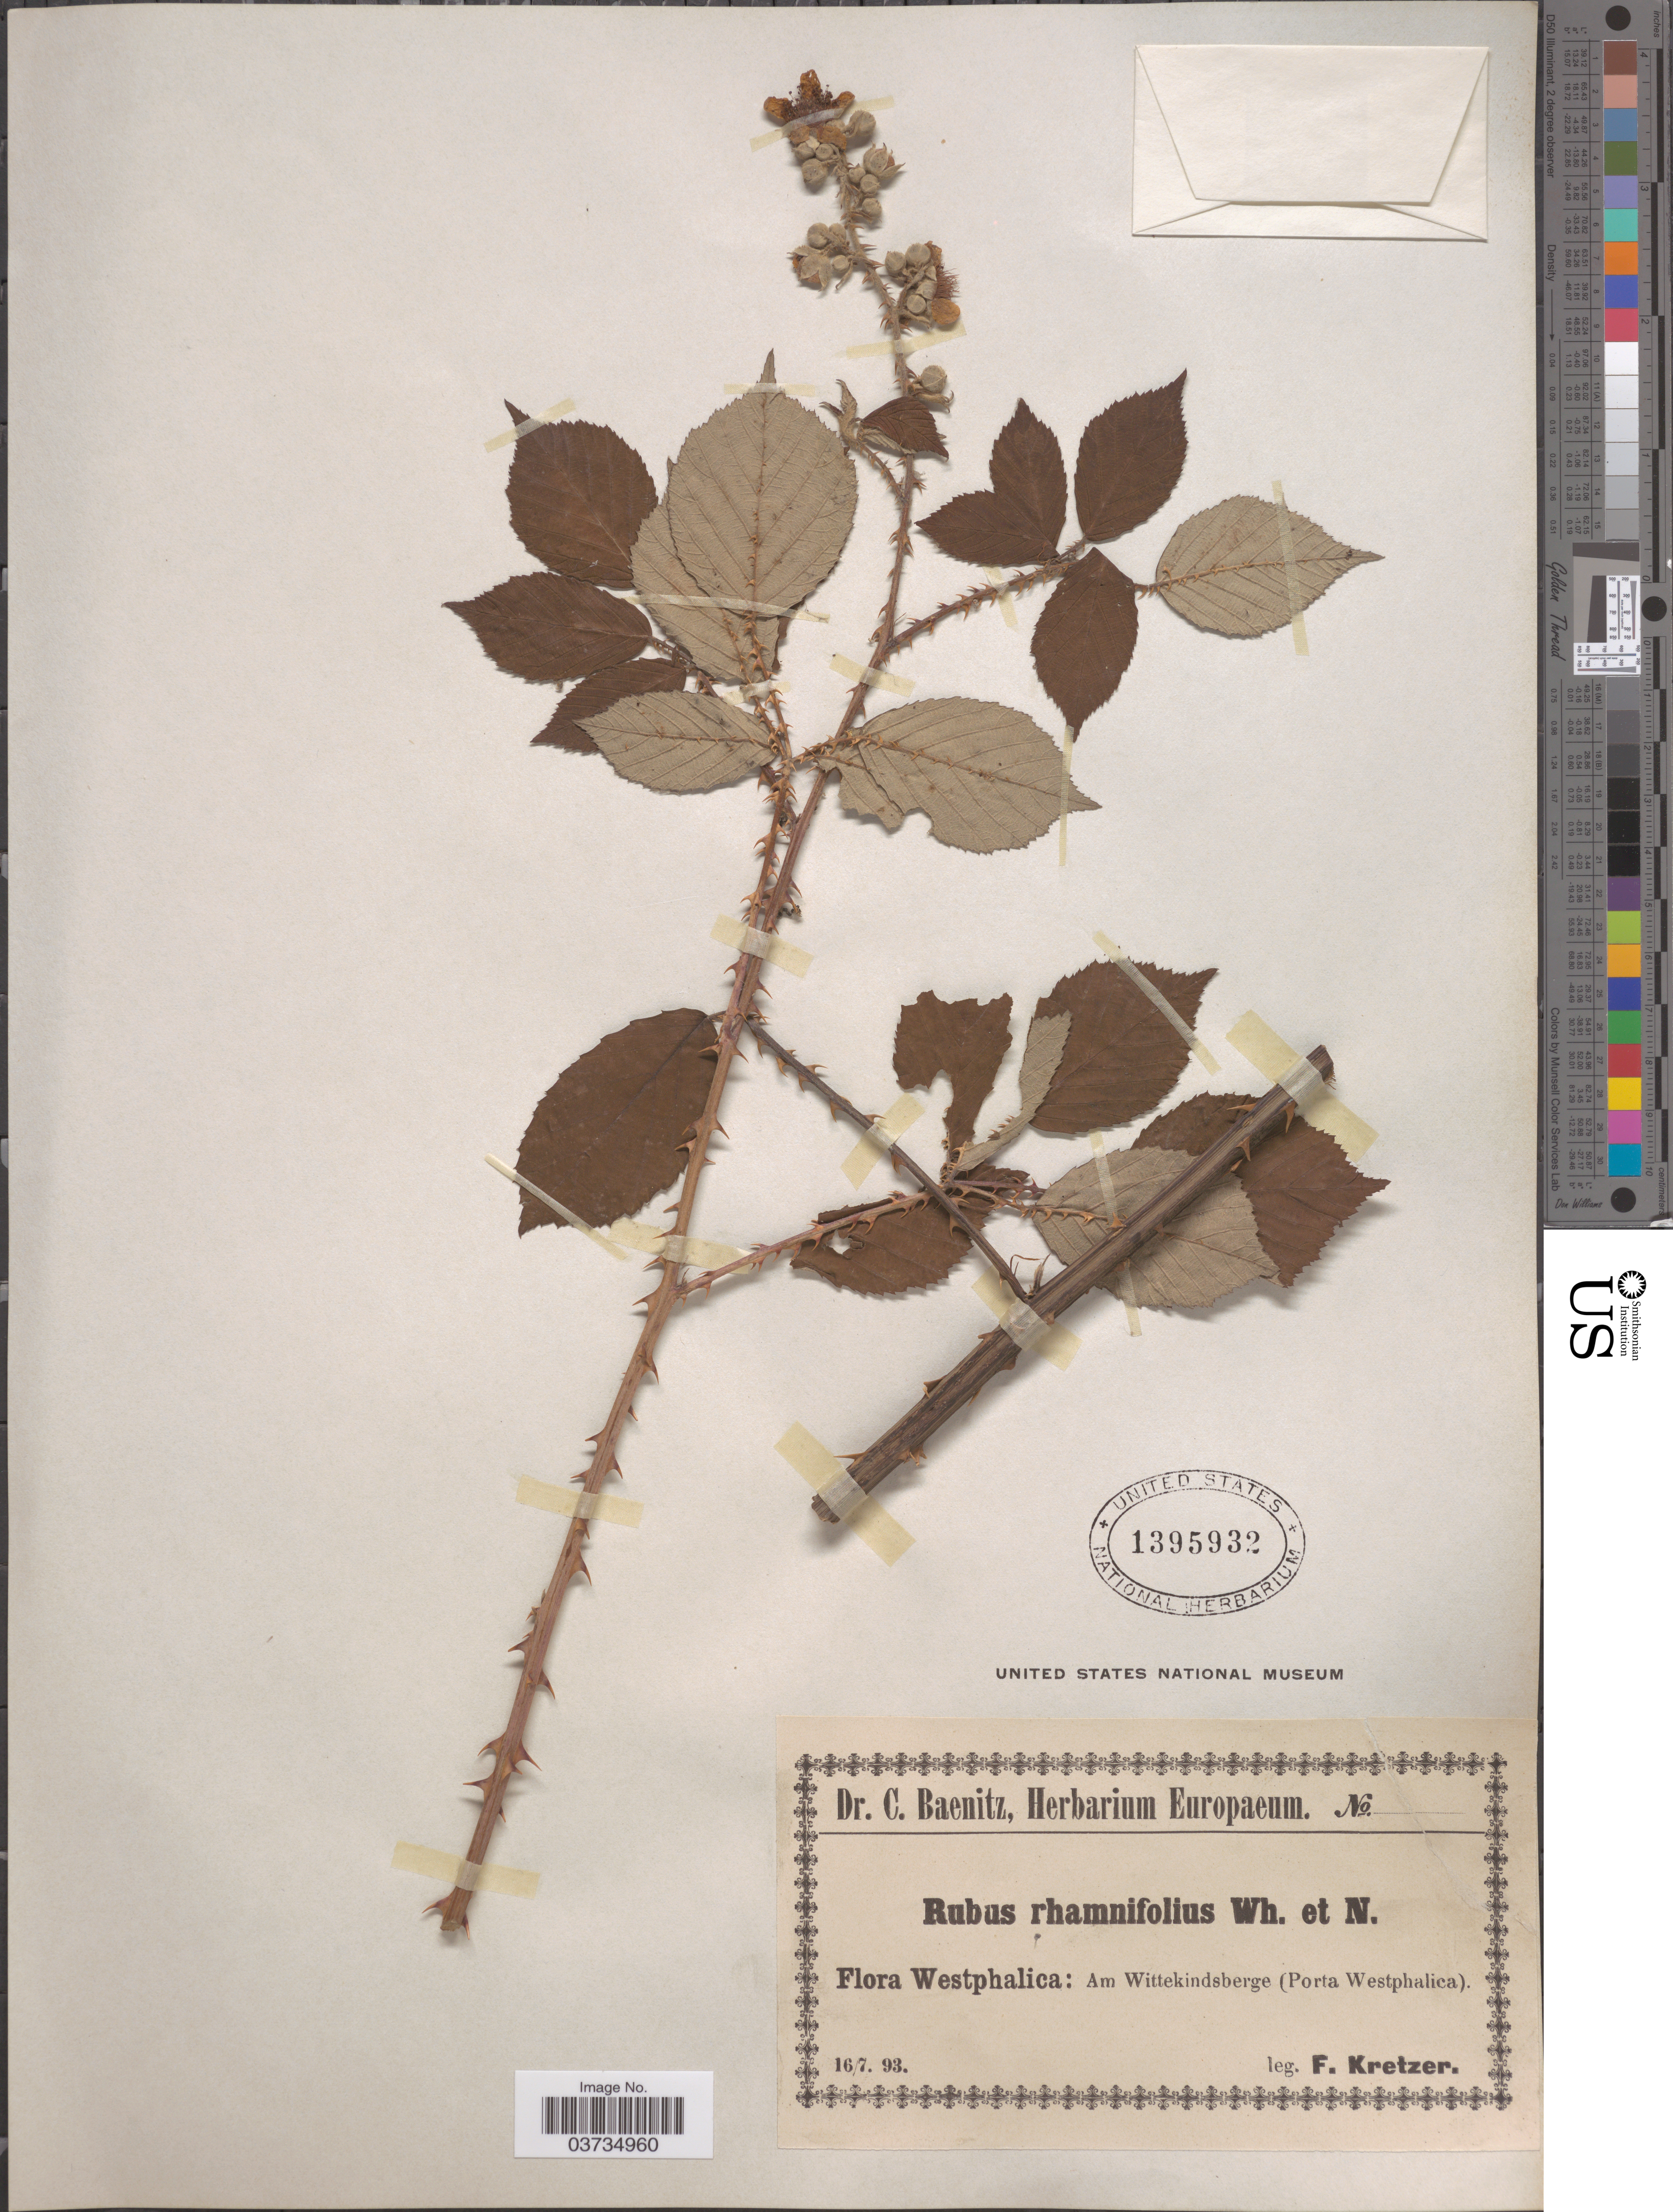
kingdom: Plantae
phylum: Tracheophyta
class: Magnoliopsida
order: Rosales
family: Rosaceae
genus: Rubus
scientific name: Rubus rhamnifolius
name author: Weihe & Nees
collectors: F. Kretzer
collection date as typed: Transcribed d/m/y: 16/7/93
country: Germany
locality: Westphalica: Am Wittekindsberge (Porta Westphalica).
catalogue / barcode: US 1395932